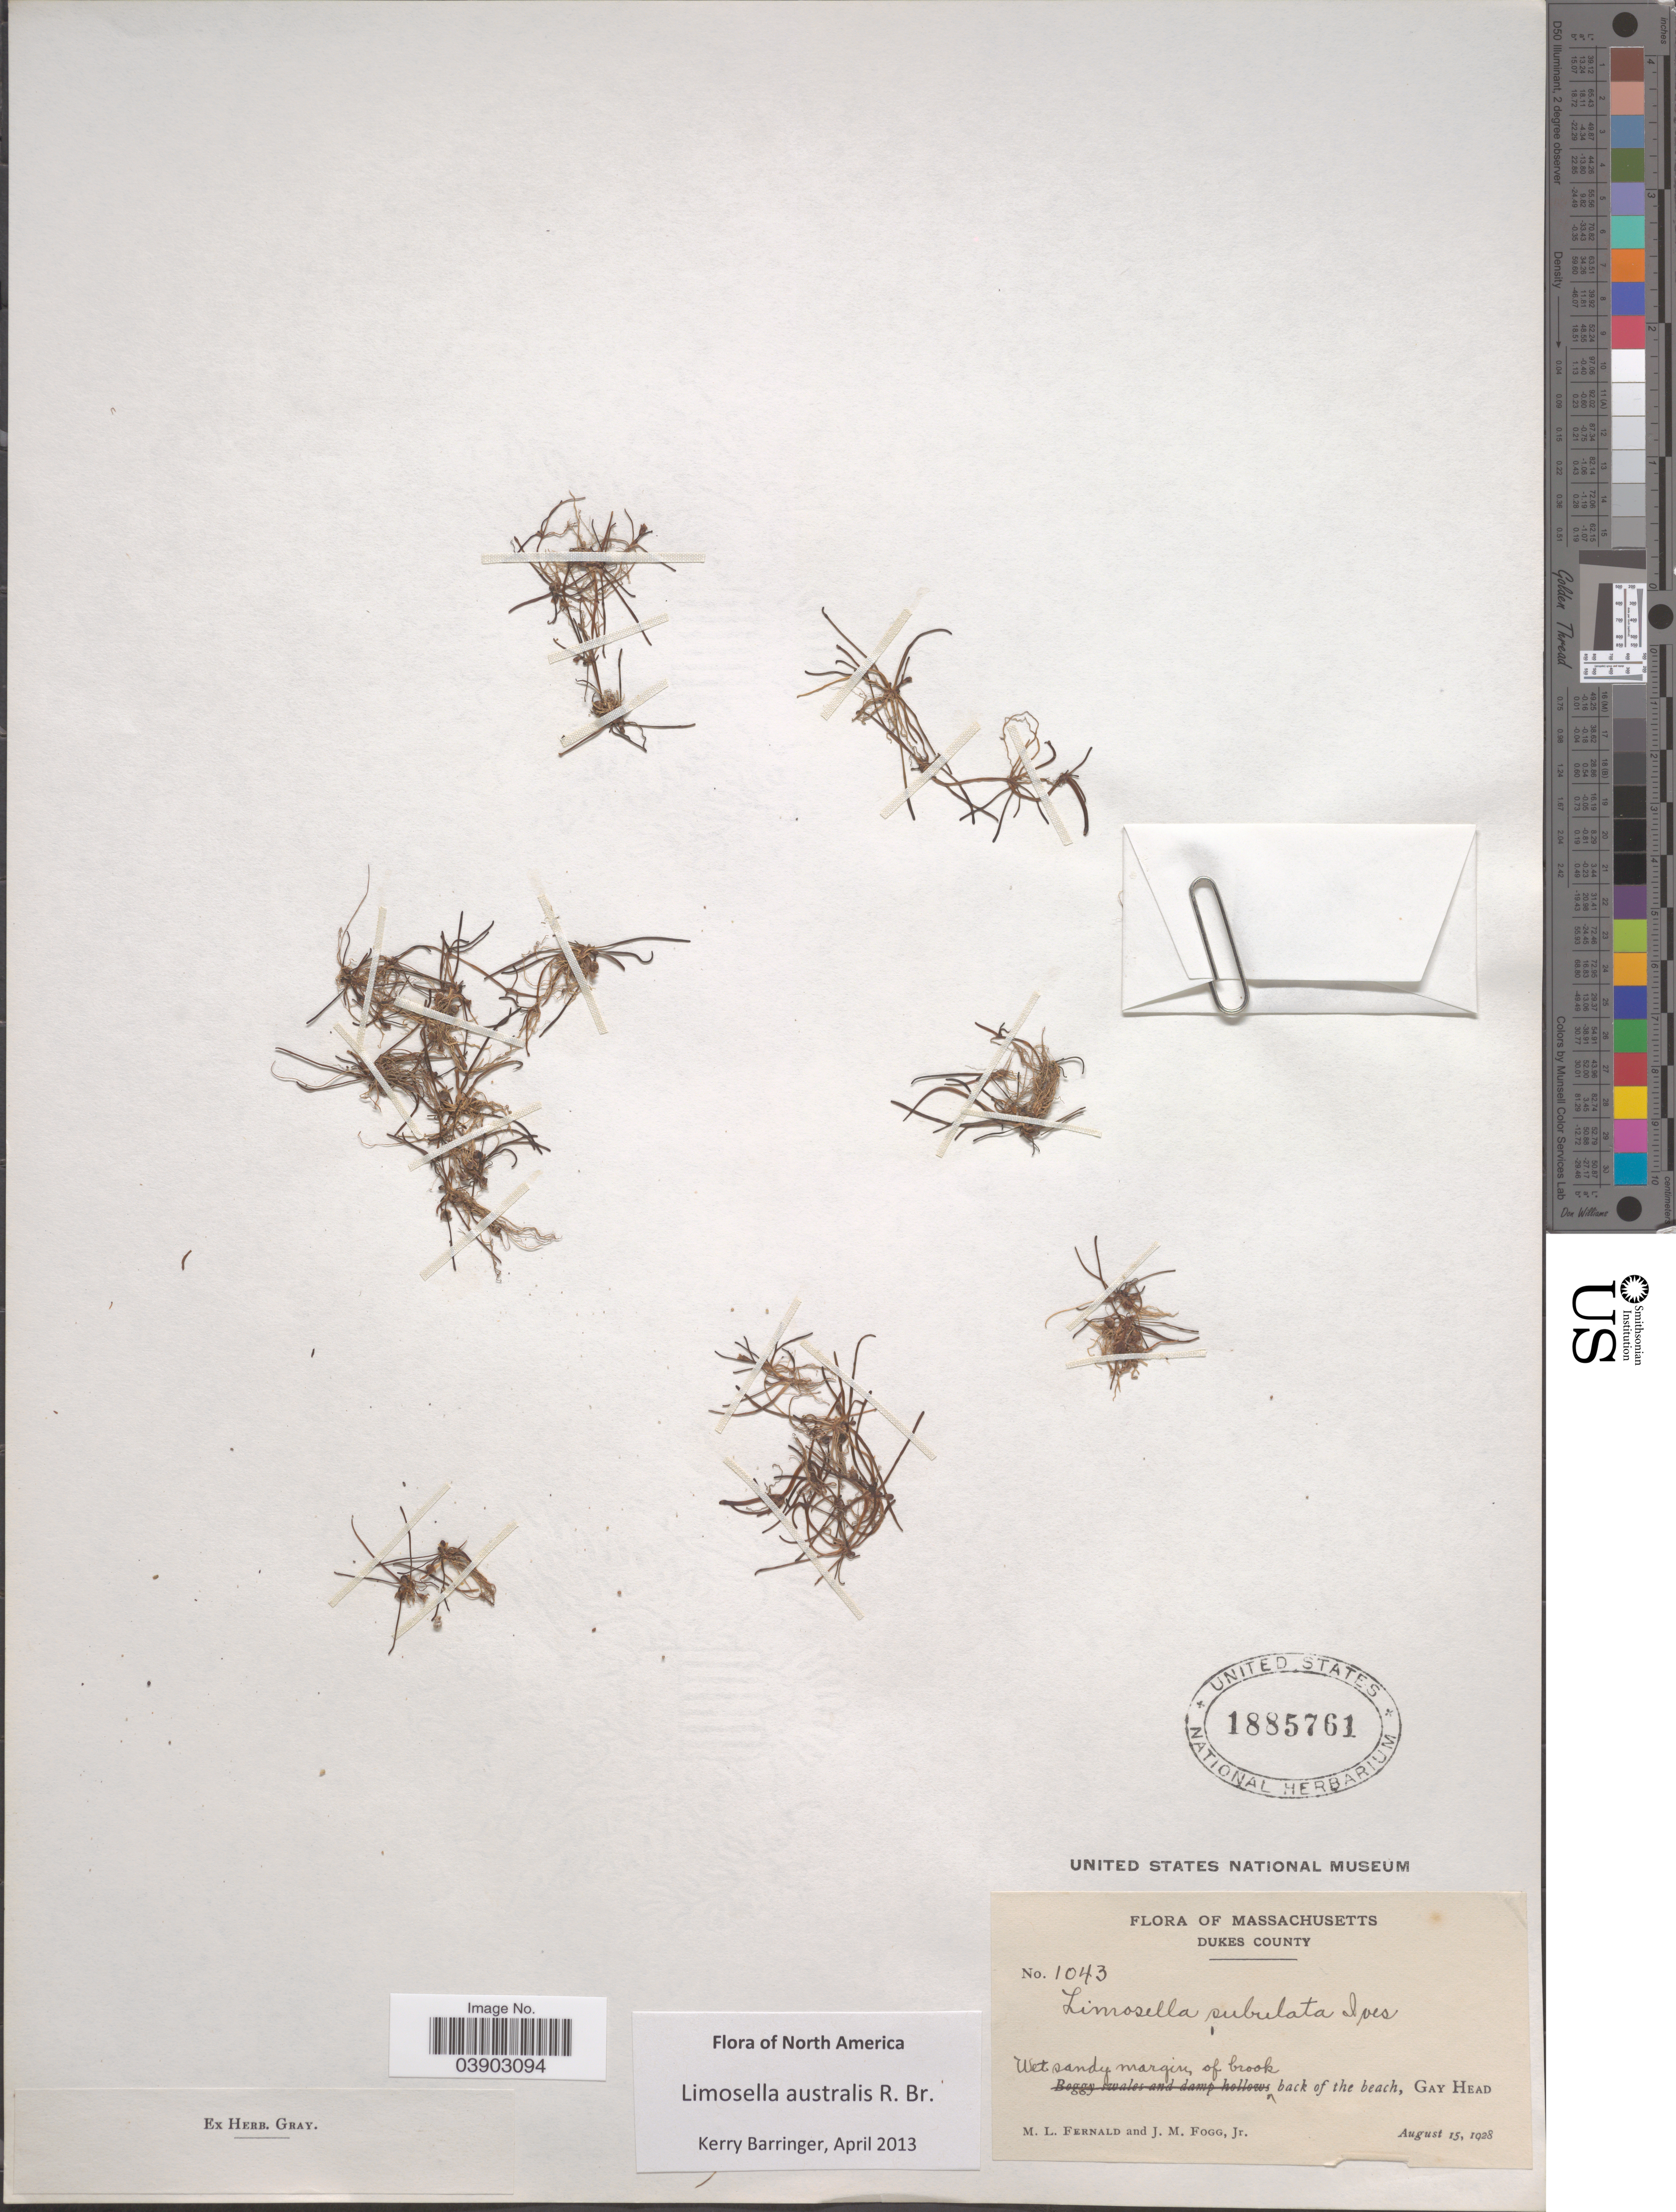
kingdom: Plantae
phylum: Tracheophyta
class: Magnoliopsida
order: Lamiales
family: Scrophulariaceae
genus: Limosella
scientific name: Limosella australis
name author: R. Br.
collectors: M. L. Fernald & J. Fogg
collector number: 1043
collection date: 1928-08-15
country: United States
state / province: Massachusetts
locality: Dukes County. West sandy margin of brook, back of the beach, Gay Head.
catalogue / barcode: US 1885761